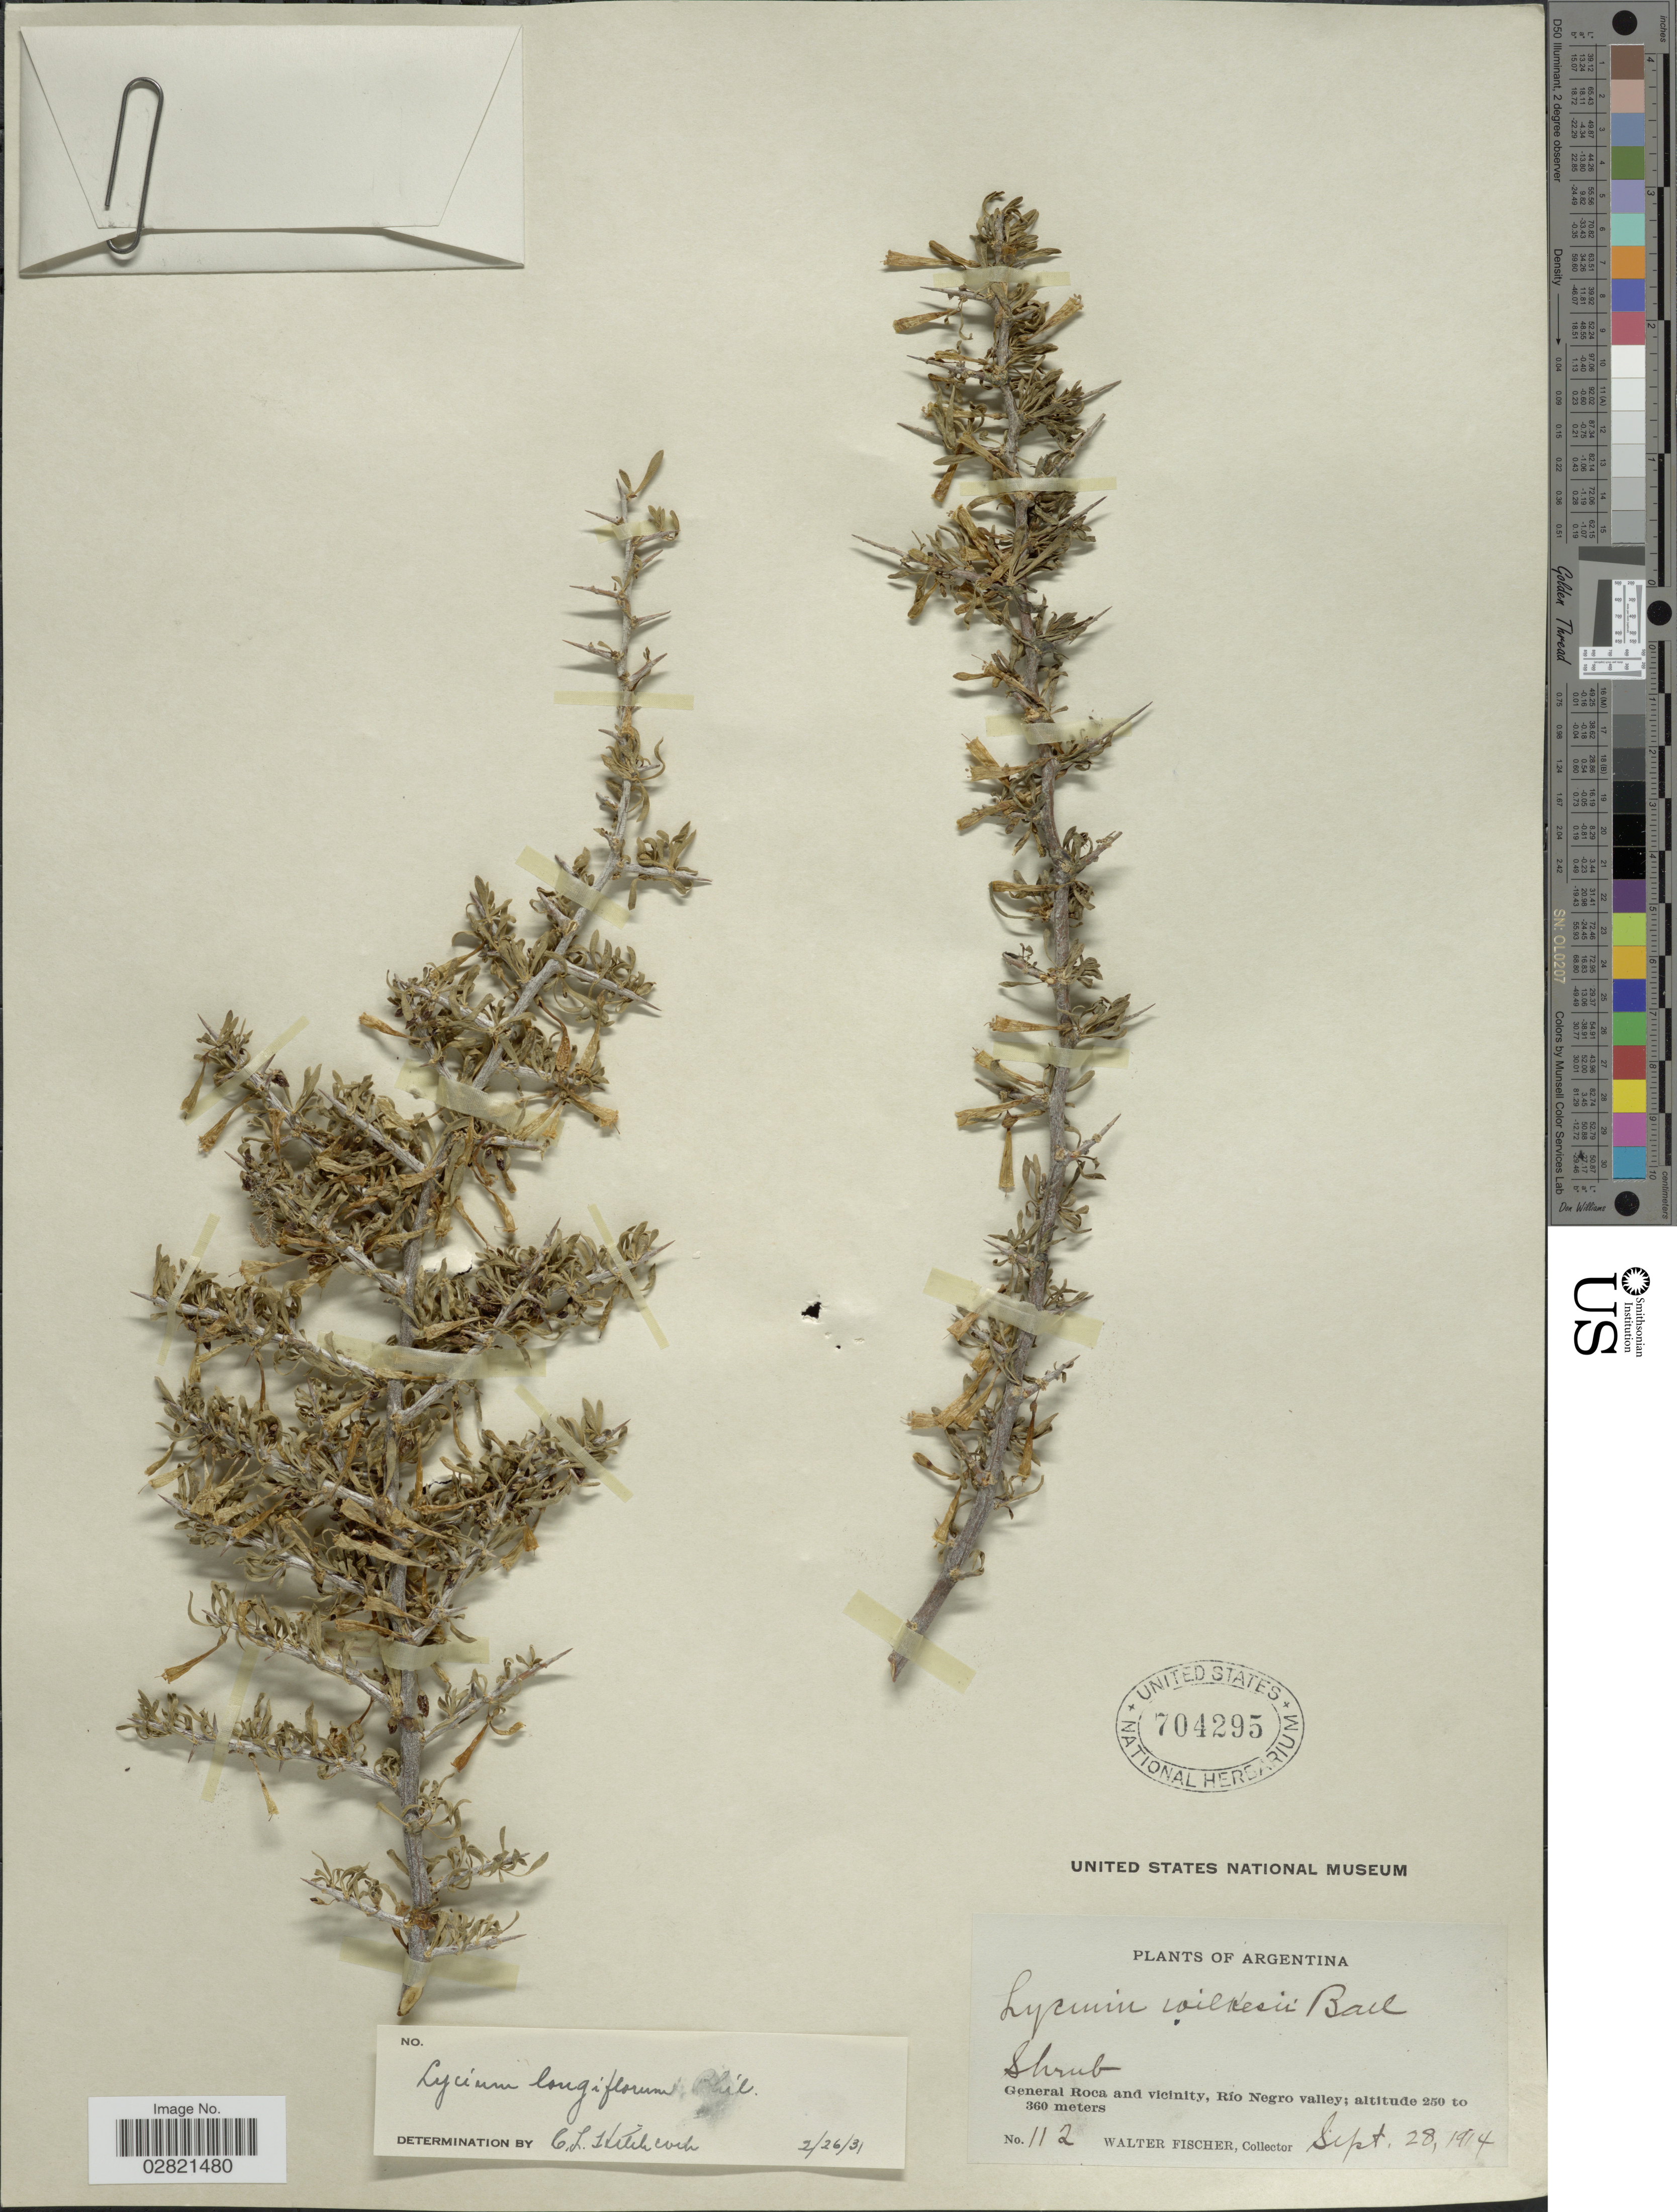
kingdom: Plantae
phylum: Tracheophyta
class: Magnoliopsida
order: Solanales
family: Solanaceae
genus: Lycium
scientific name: Lycium gilliesianum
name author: Miers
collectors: W. Fischer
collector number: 112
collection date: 1914-09-28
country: Argentina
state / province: Rio Negro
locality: General Roca and vicinity, Río Negro valley.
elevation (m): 250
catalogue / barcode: US 704295